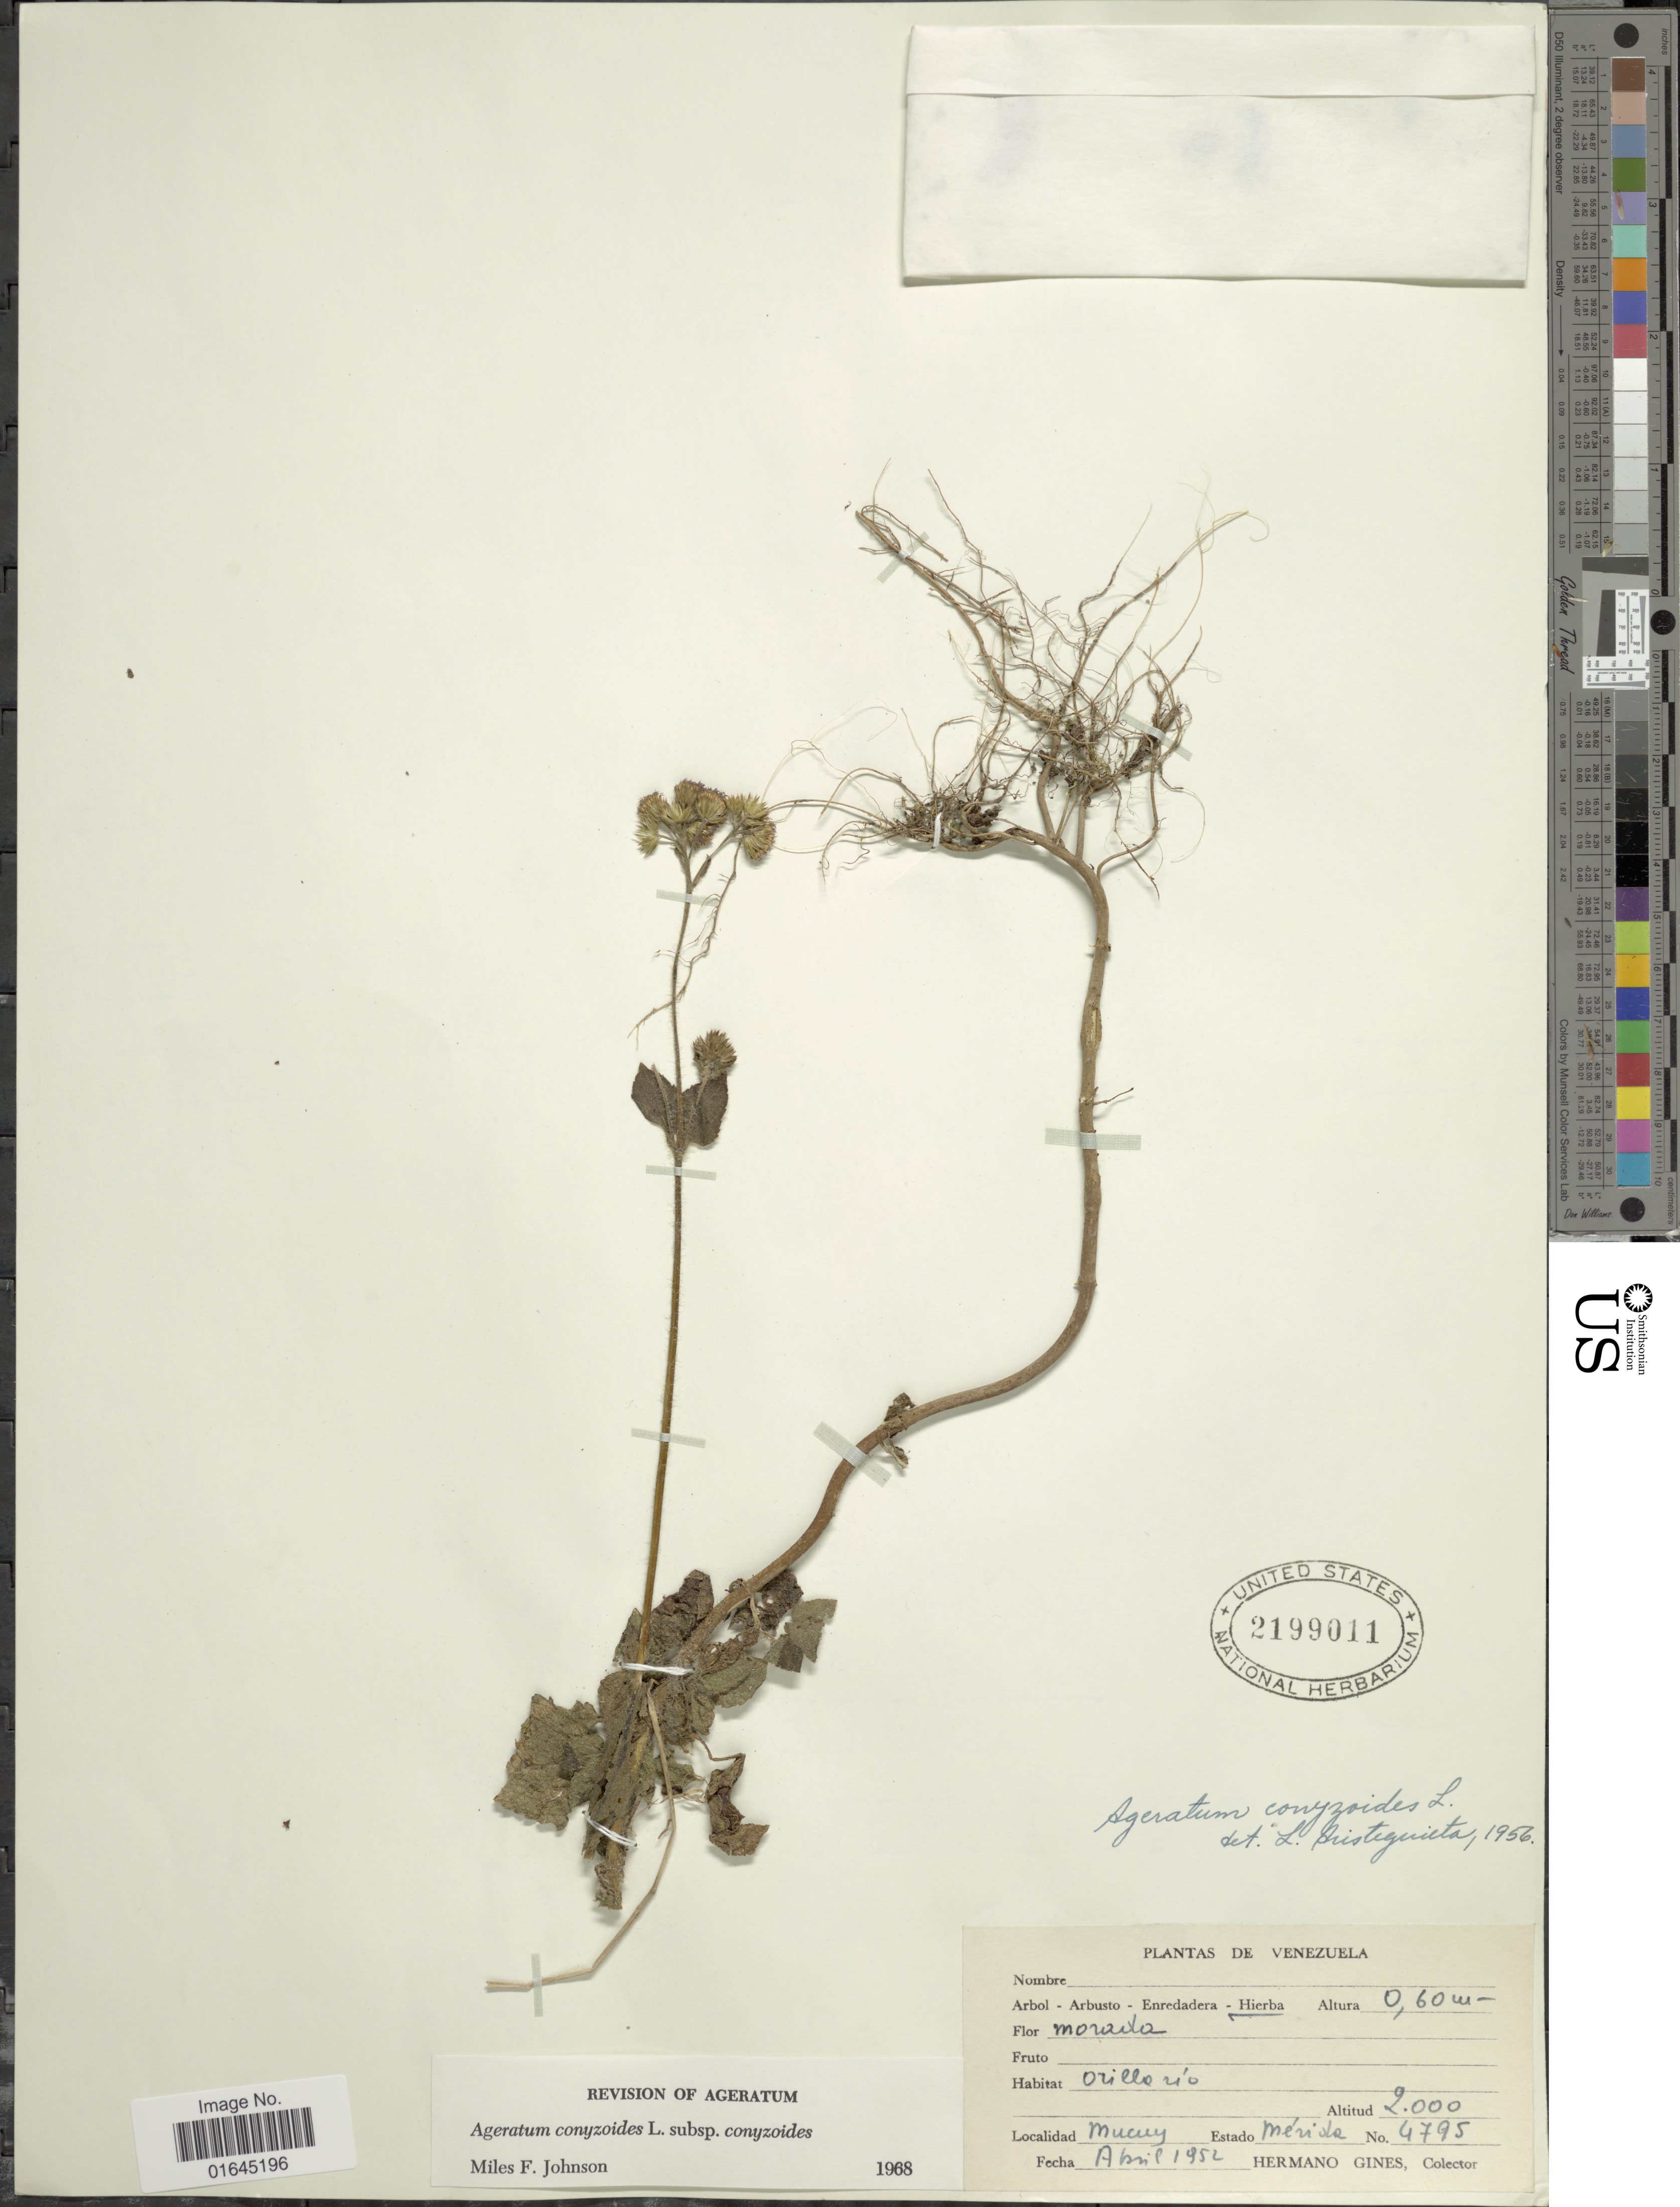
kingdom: Plantae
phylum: Tracheophyta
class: Magnoliopsida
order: Asterales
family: Asteraceae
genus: Ageratum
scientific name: Ageratum conyzoides subsp. conyzoides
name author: L.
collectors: Bro. Gines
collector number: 4795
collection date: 1952-04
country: Venezuela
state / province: Mérida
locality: Mucuy. Estado Mérida.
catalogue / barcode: US 2199011